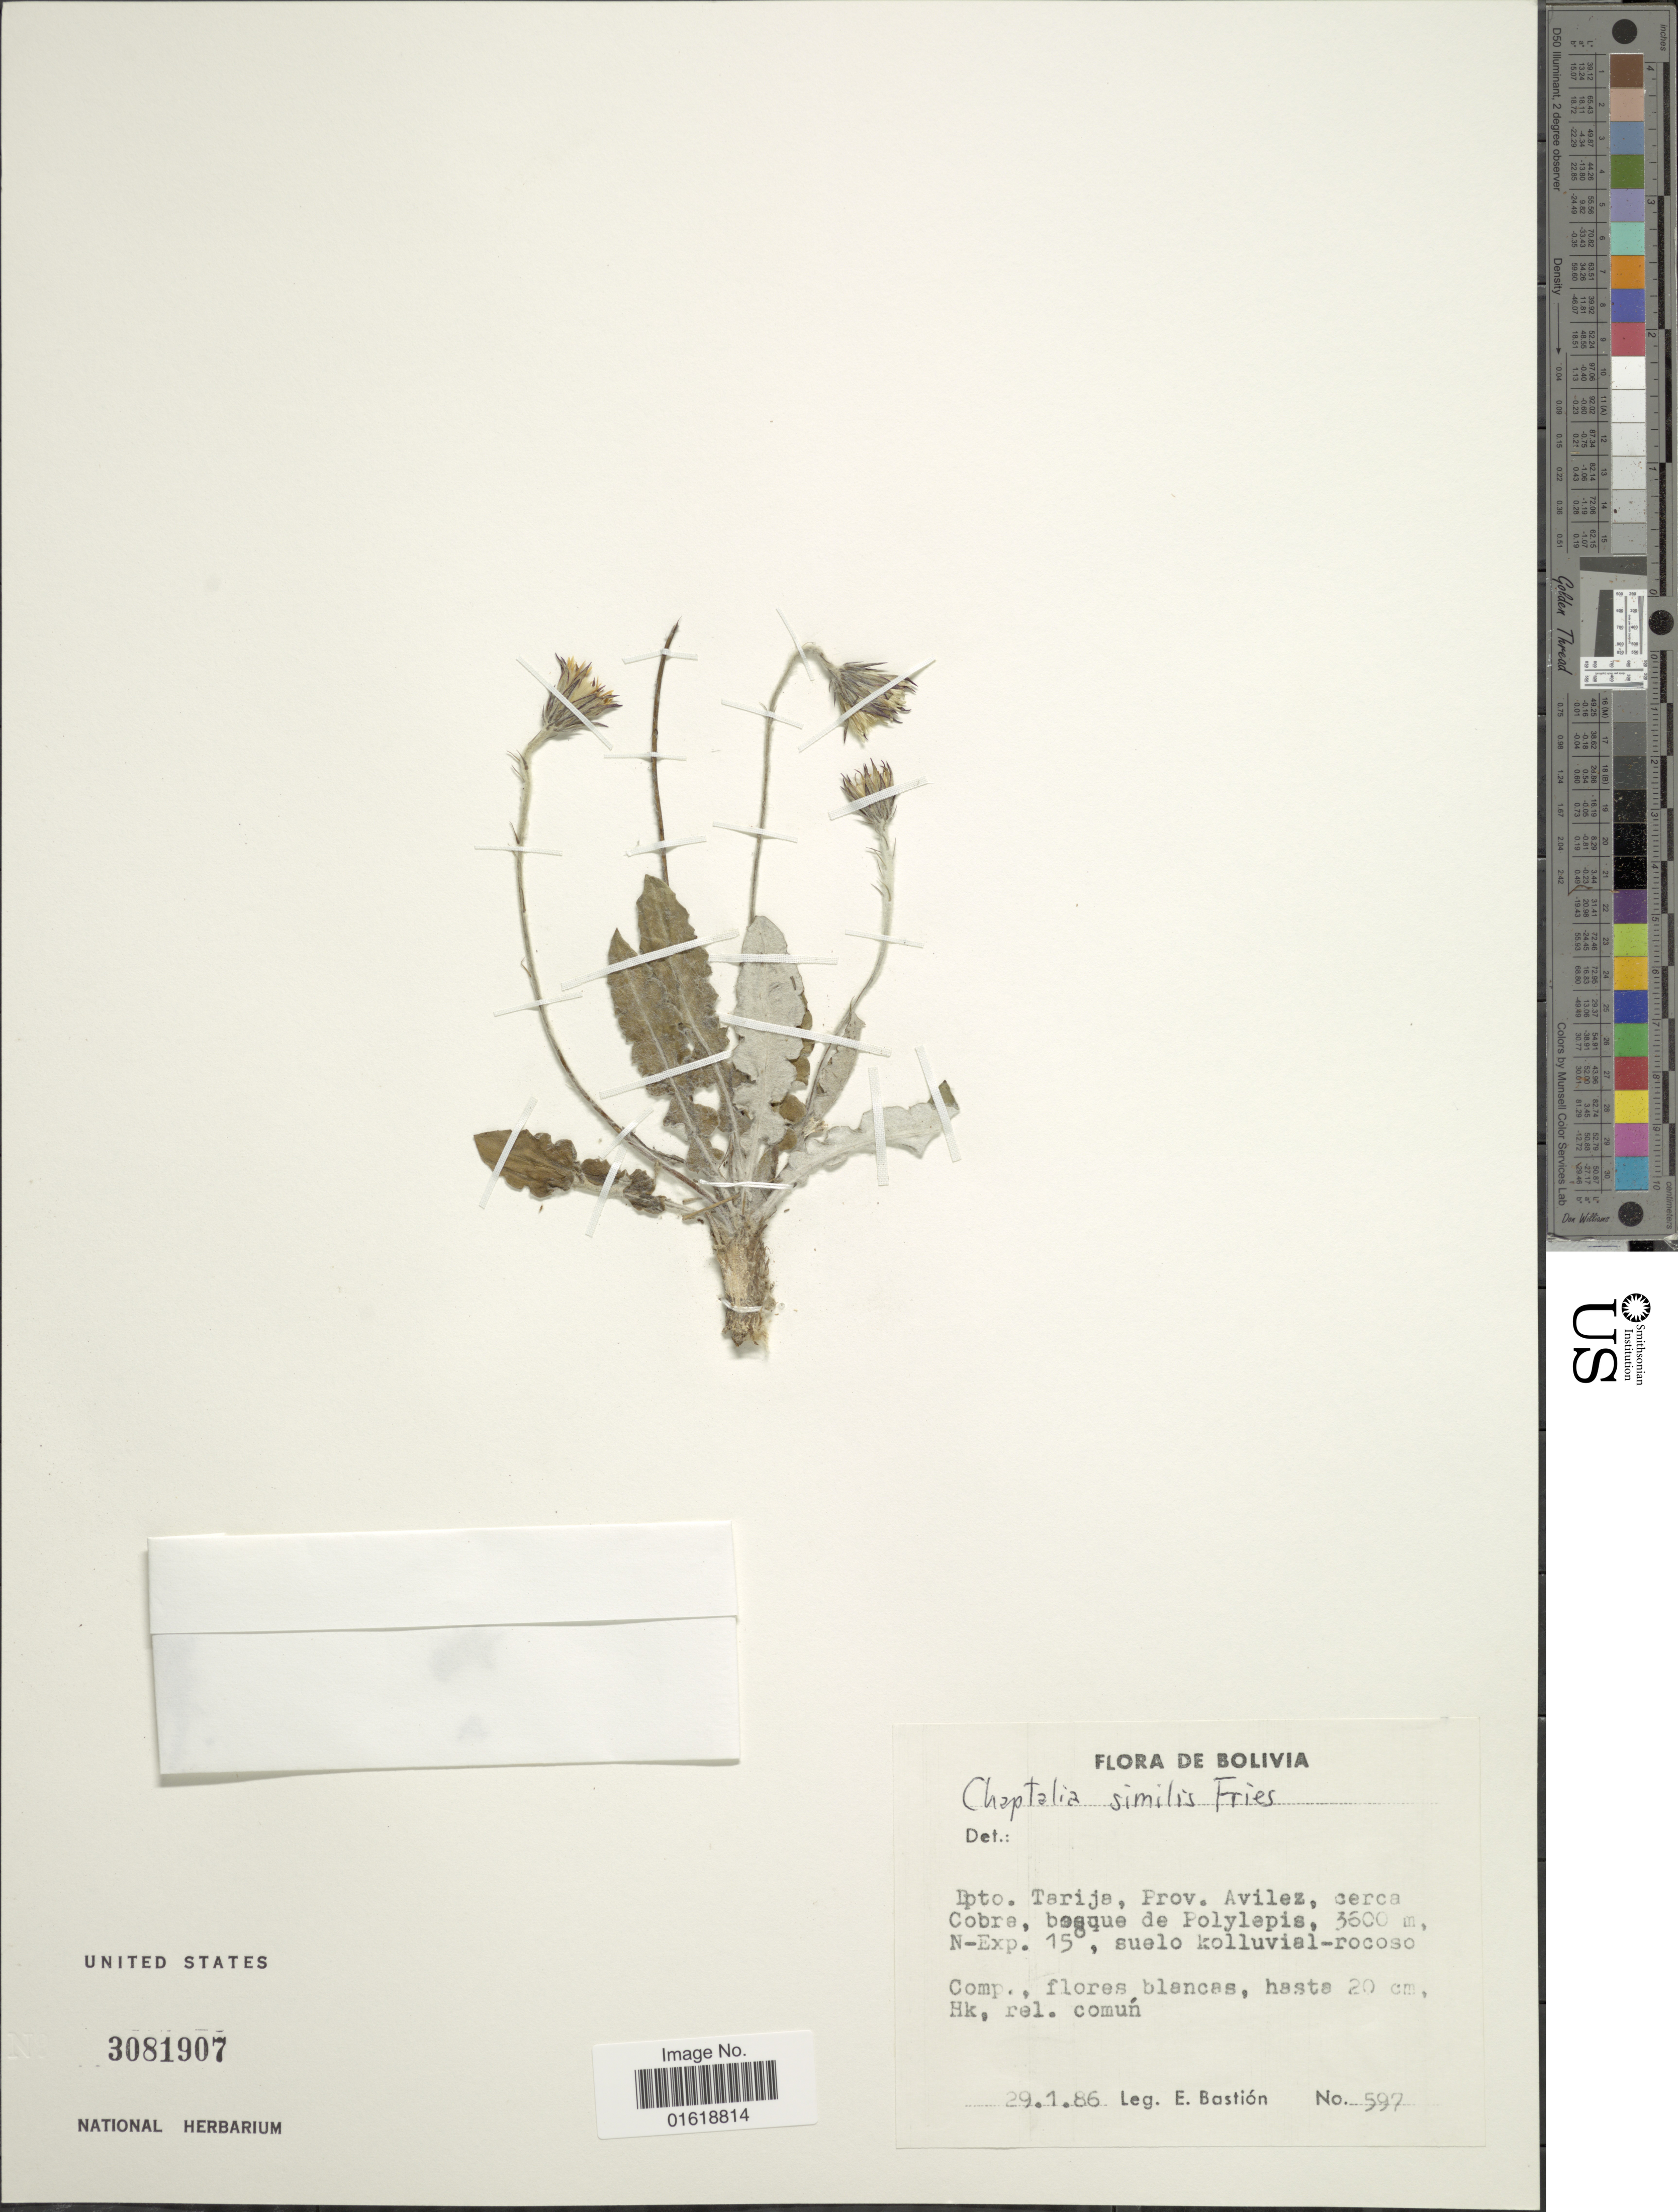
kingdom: Plantae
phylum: Tracheophyta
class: Magnoliopsida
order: Asterales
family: Asteraceae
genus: Chaptalia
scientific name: Chaptalia similis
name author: R.E. Fr.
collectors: E. Bastian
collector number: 597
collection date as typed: Transcribed d/m/y: 29/1/86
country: Bolivia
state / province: Tarija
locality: Dpto. Tarija, Prov. Avilez, cerca Cobra, bosque de Polylepis.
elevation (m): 3600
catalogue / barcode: US 3081907